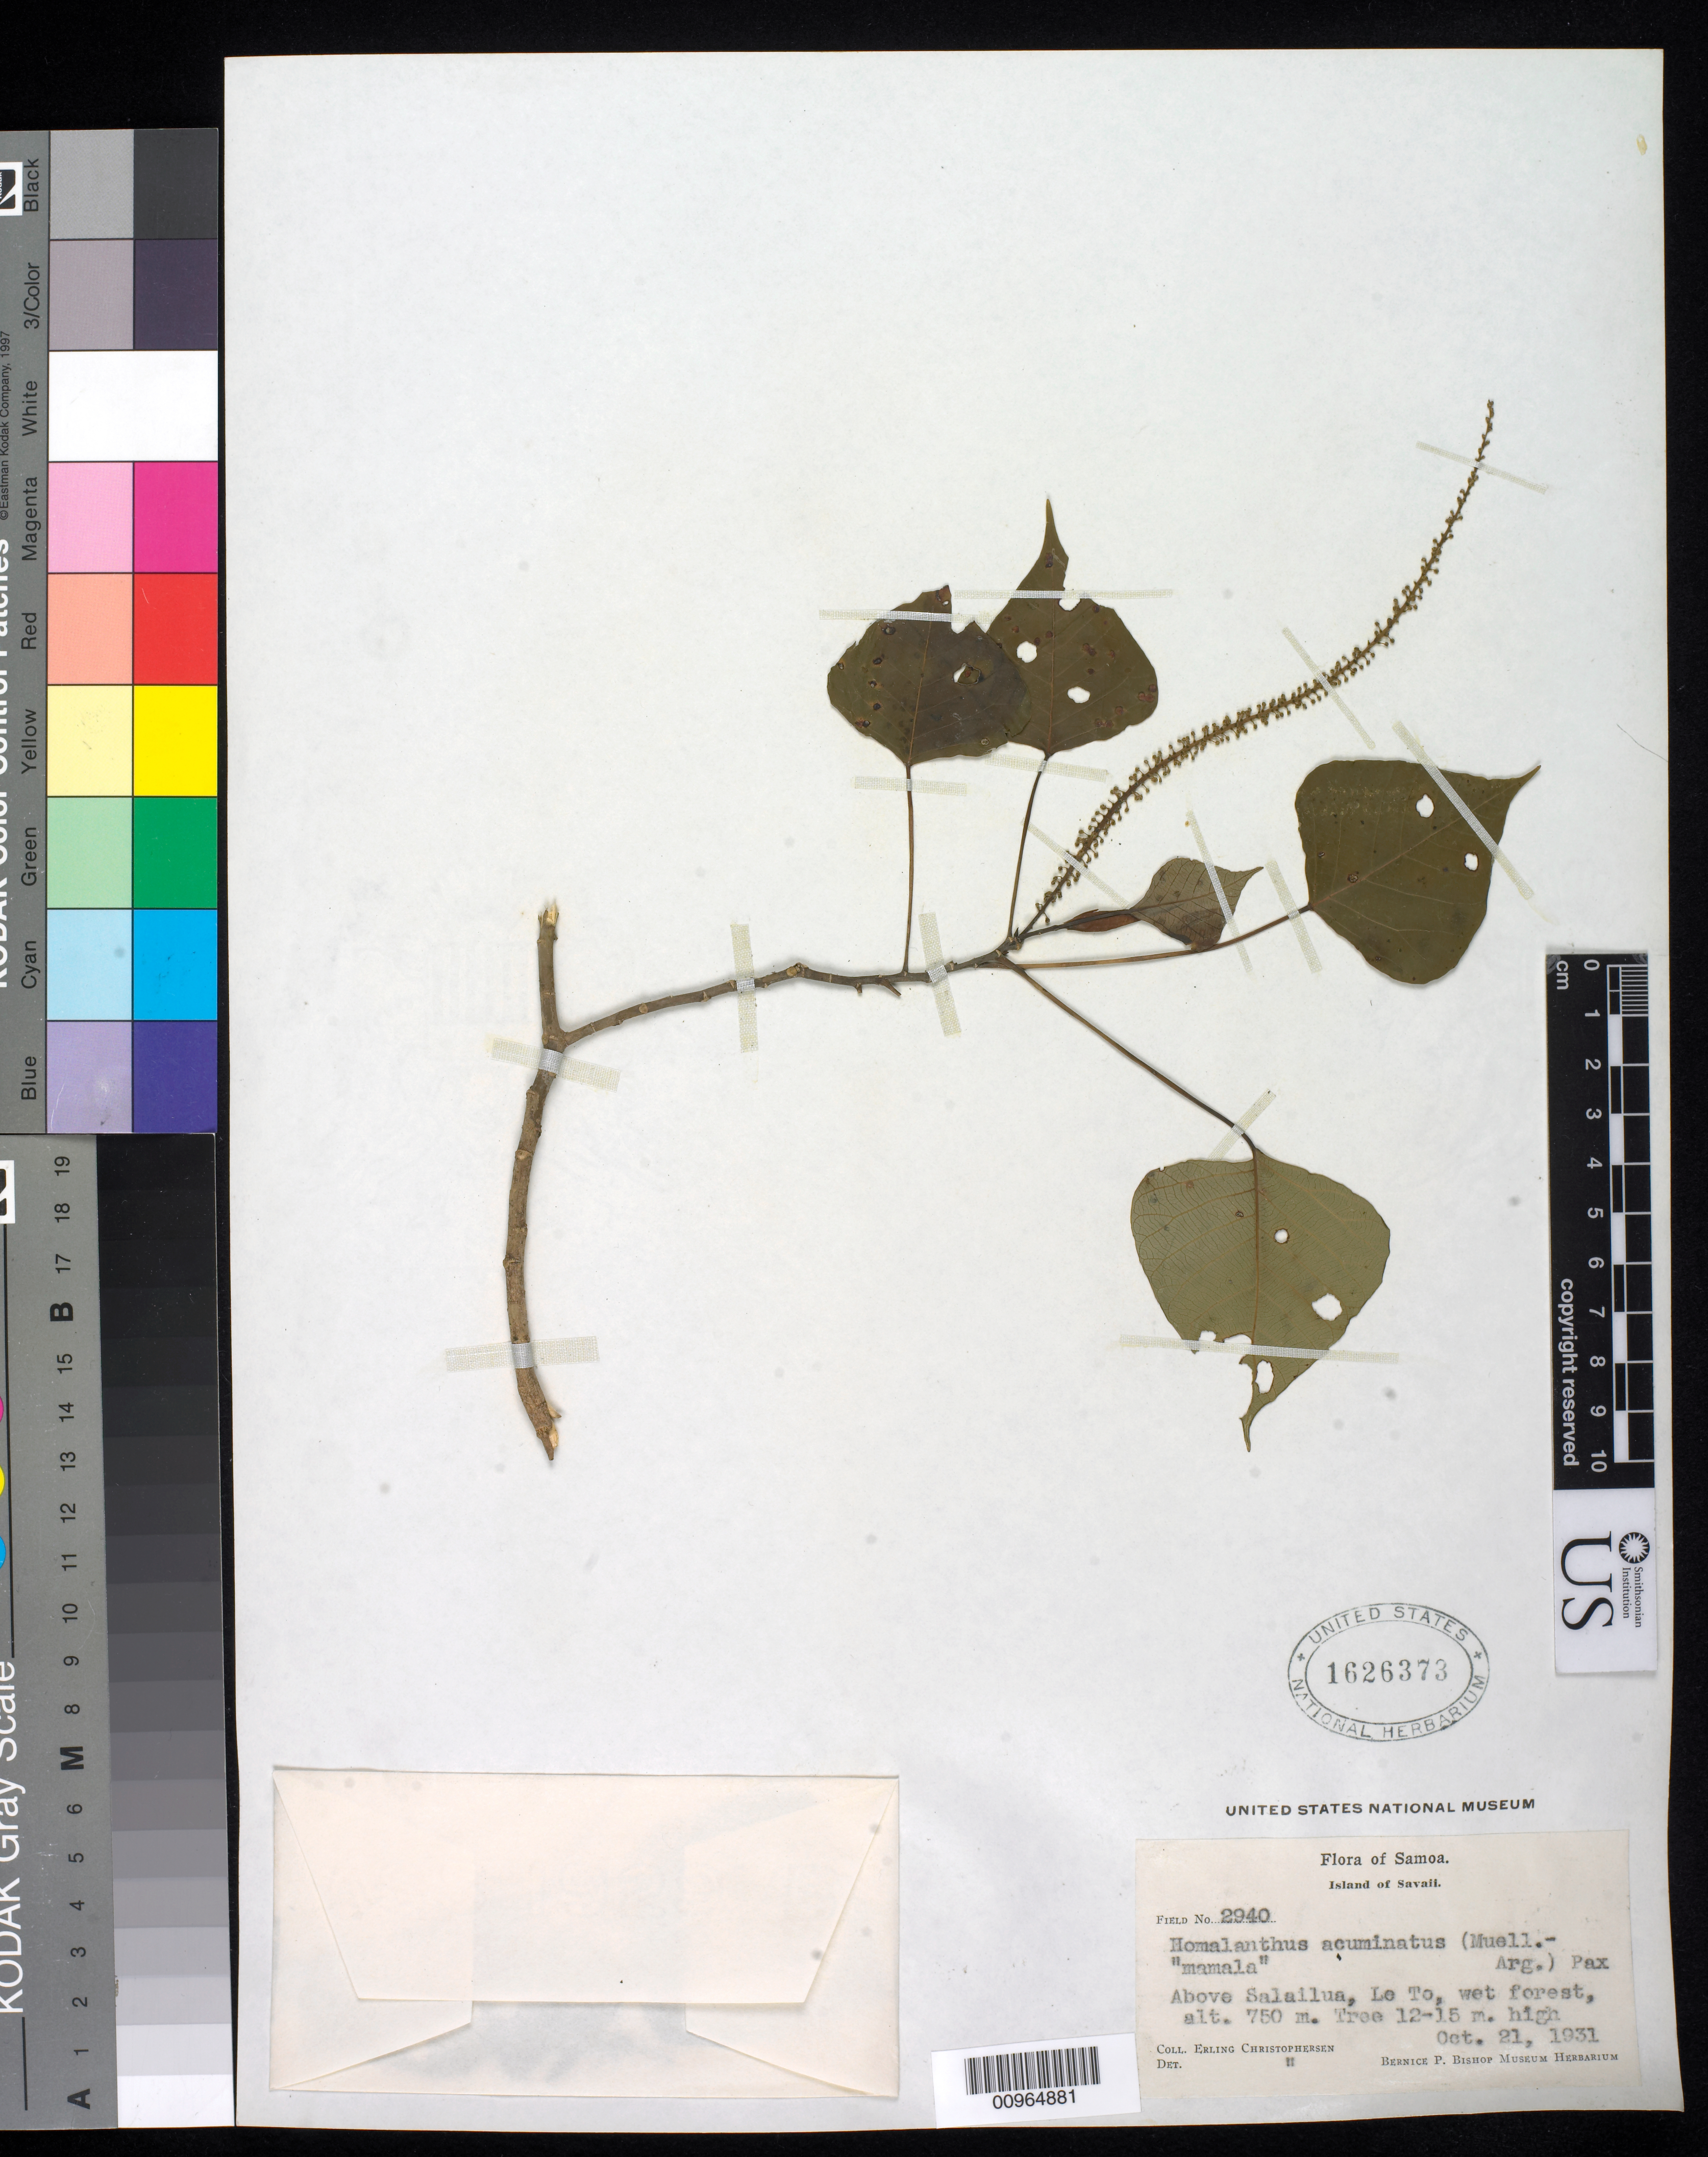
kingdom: Plantae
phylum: Tracheophyta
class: Magnoliopsida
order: Malpighiales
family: Euphorbiaceae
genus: Homalanthus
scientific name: Homalanthus acuminatus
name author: (Müll. Arg.) Pax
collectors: E. Christophersen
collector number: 2940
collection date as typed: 21 Oct 1931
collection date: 1931-10-21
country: Samoa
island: Savai'i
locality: Above Salailua, Lo To, wet forest.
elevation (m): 750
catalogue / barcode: US 1626373